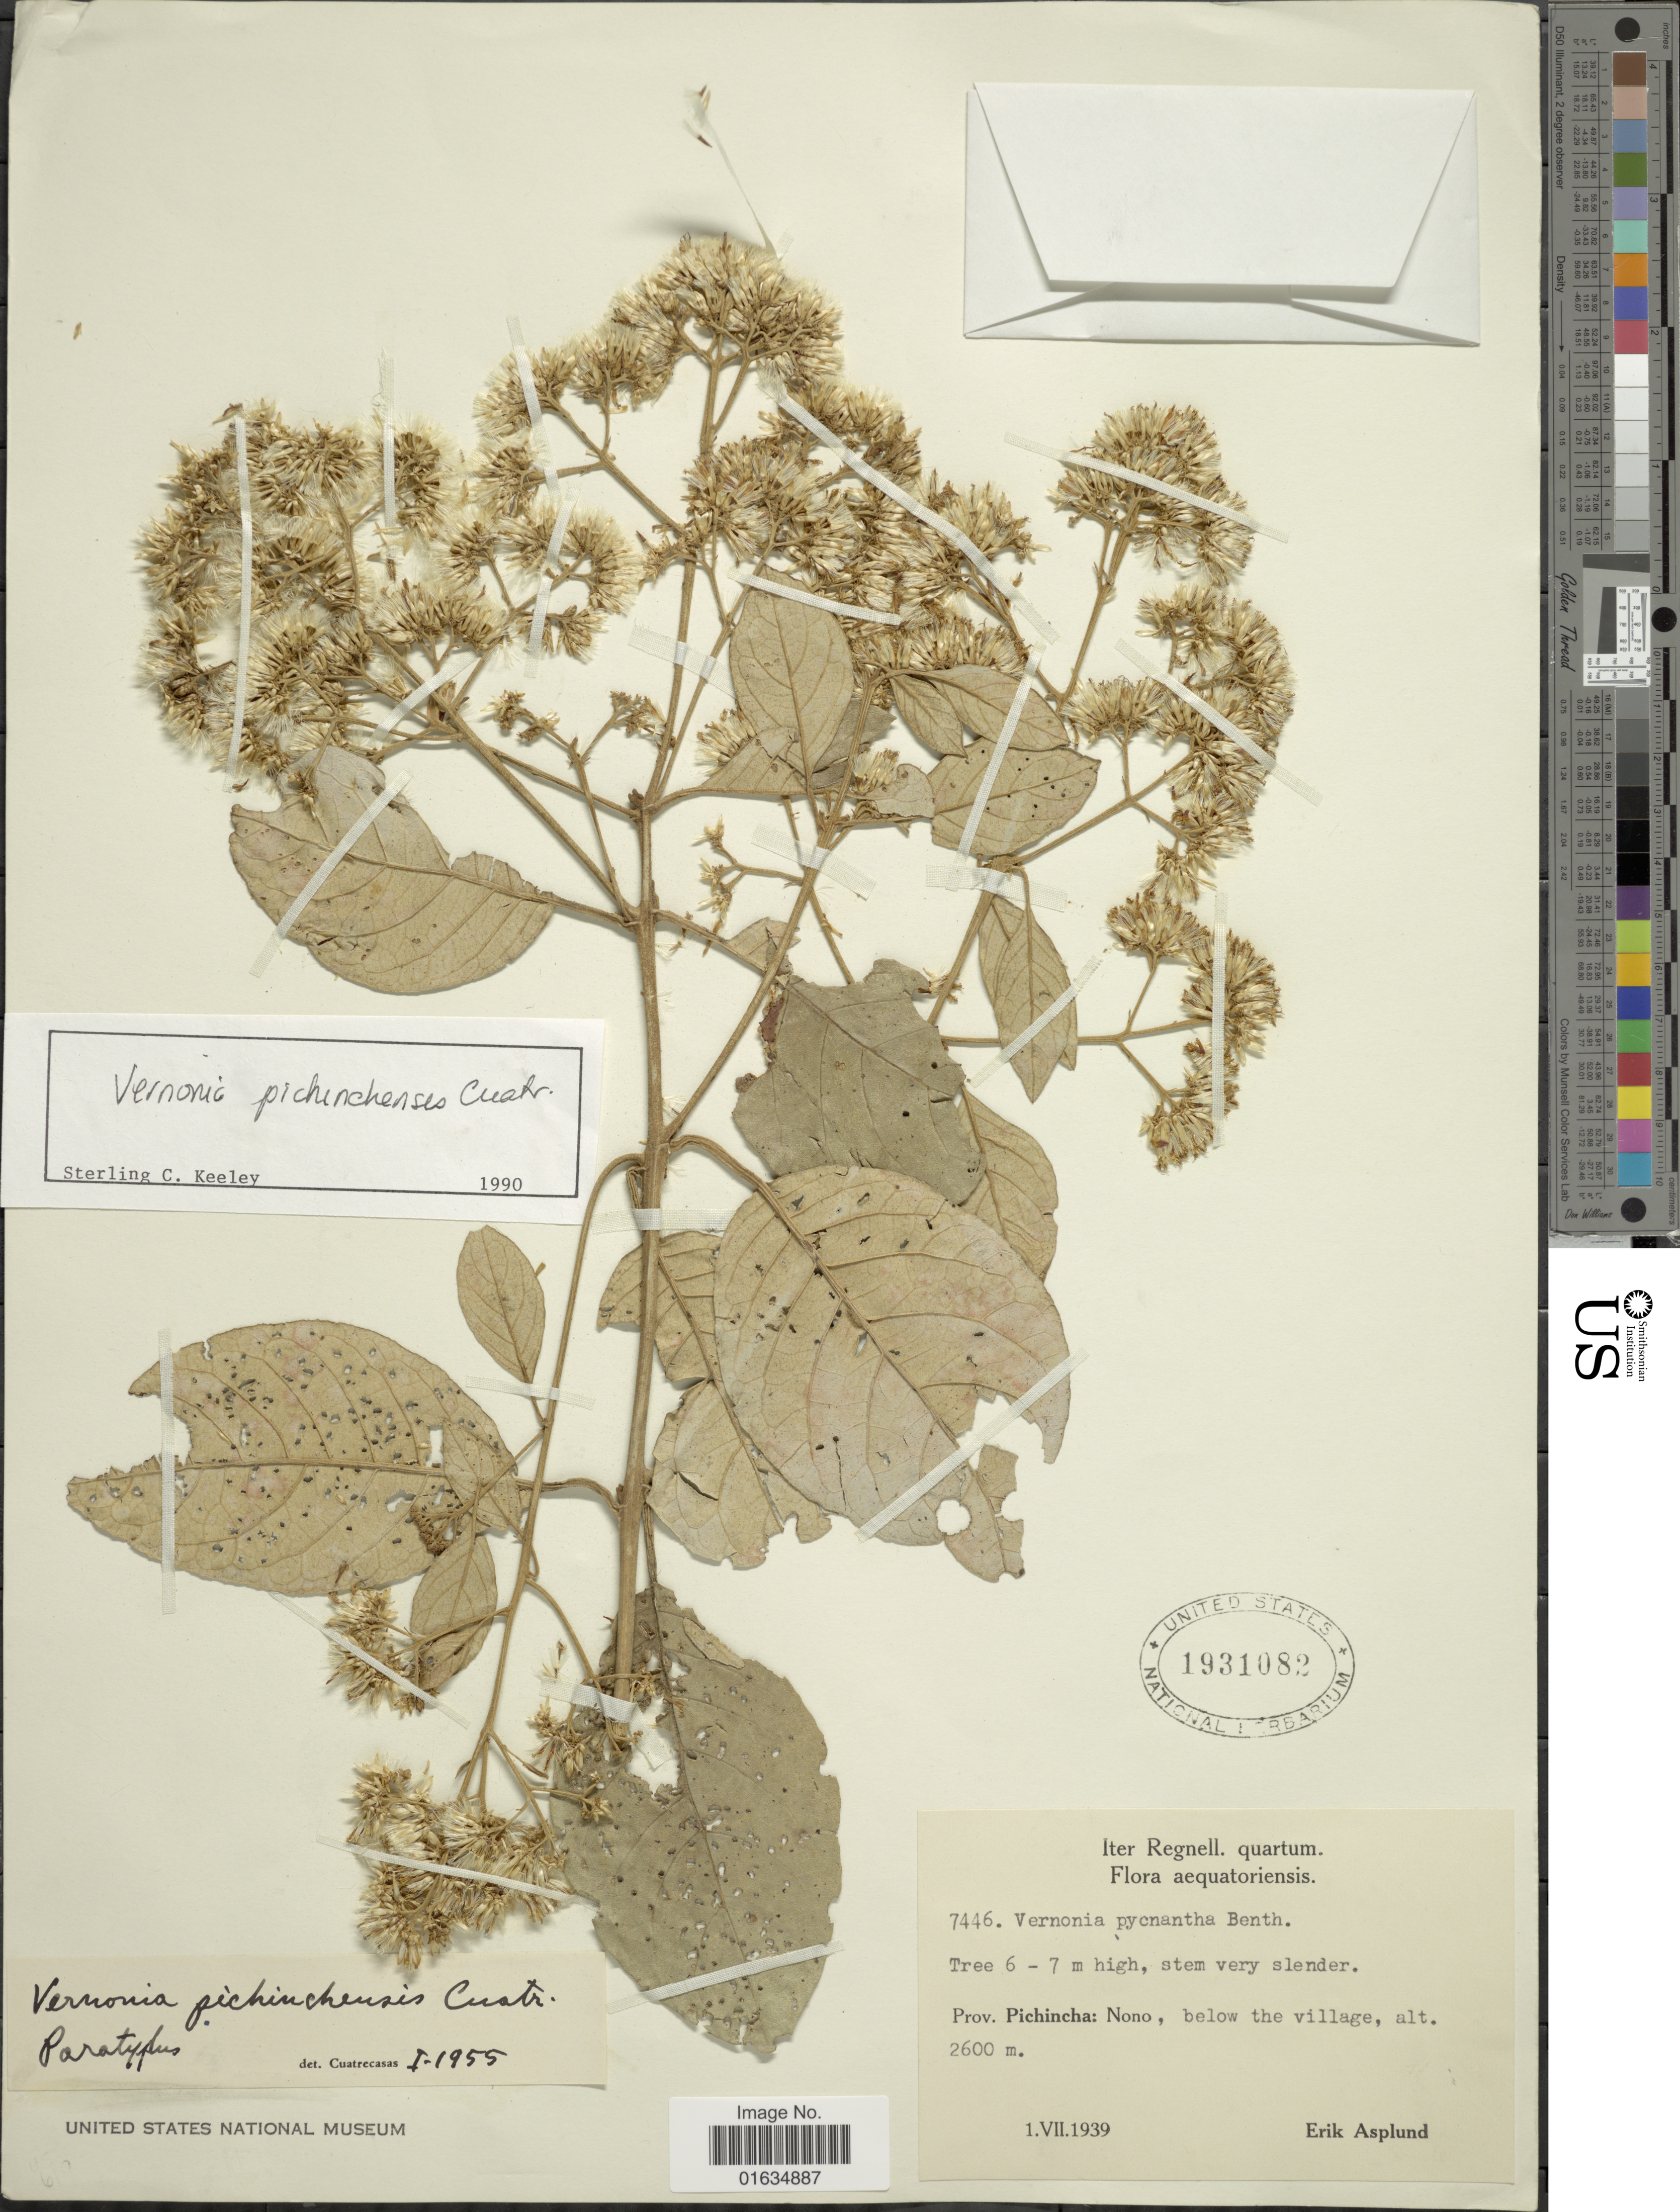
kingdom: Plantae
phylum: Tracheophyta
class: Magnoliopsida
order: Asterales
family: Asteraceae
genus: Critoniopsis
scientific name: Critoniopsis sodiroi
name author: (Hieron. ex Sodiro) H. Rob.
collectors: E. Asplund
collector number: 7446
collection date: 1939-07-01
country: Ecuador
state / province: Pichincha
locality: Aequatoriensis, Prov. Pichincha, Nono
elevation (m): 2600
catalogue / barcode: US 1931082